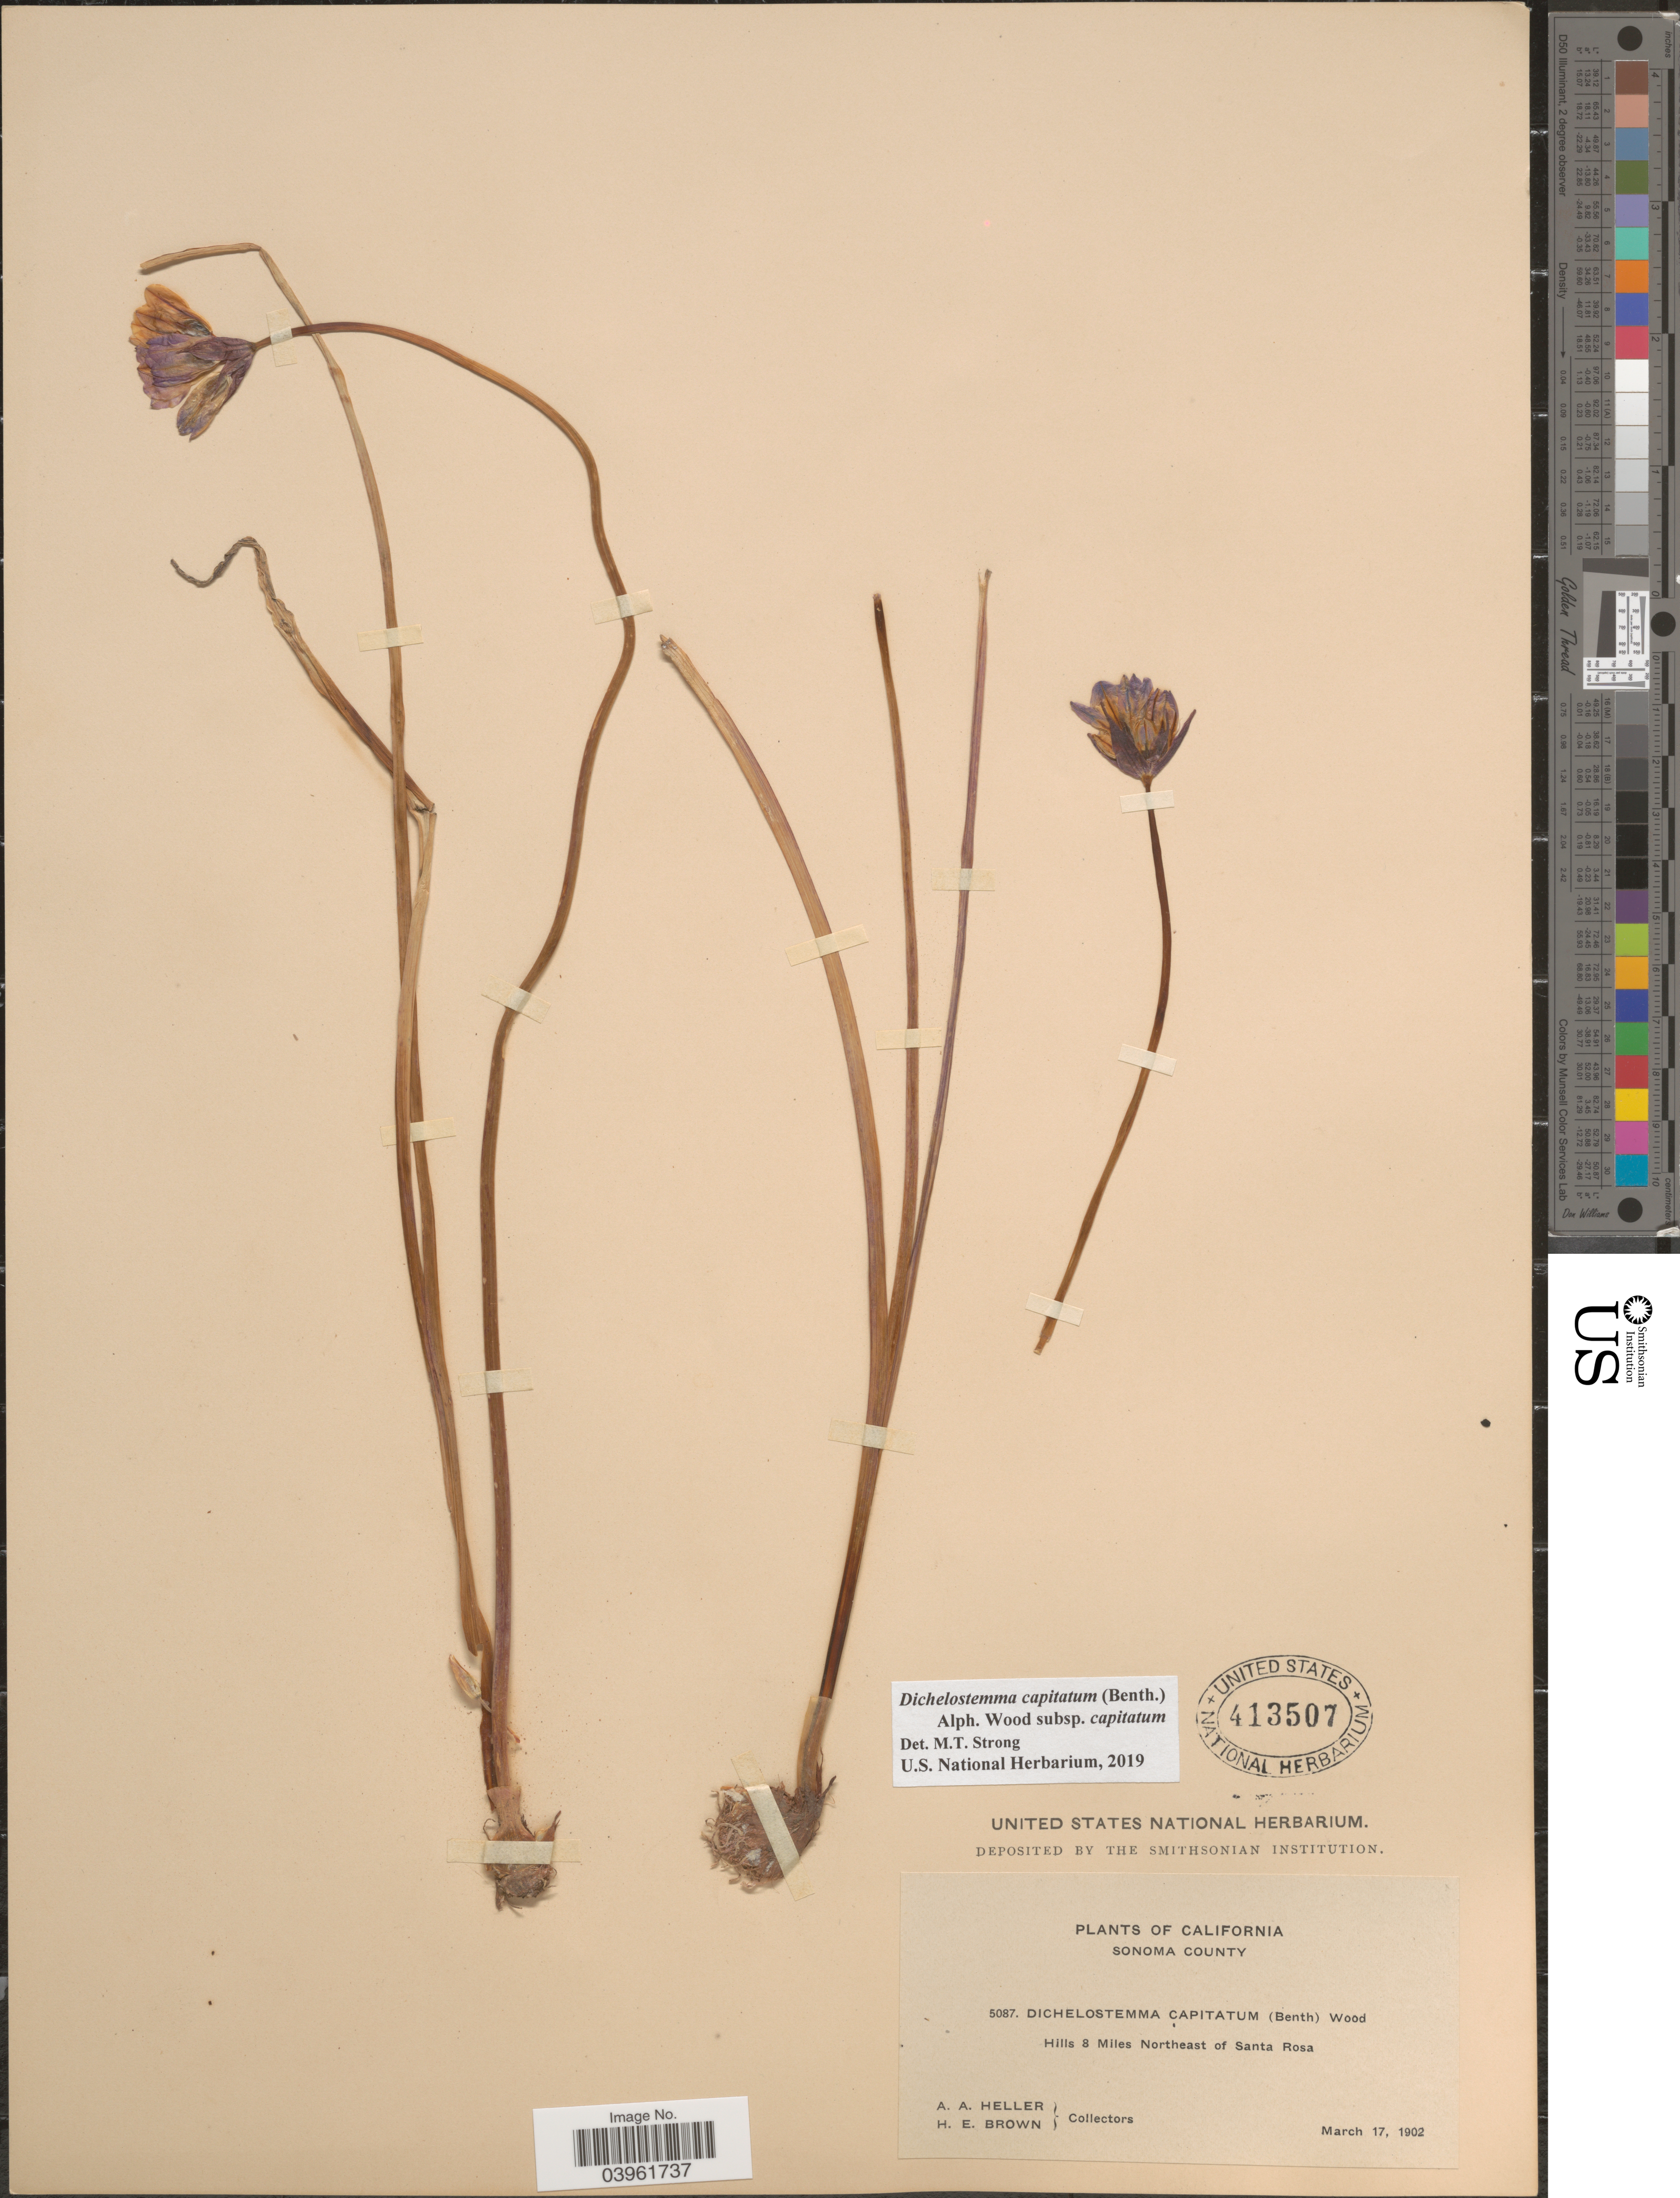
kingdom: Plantae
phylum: Tracheophyta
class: Liliopsida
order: Asparagales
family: Asparagaceae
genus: Dichelostemma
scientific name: Dichelostemma capitatum subsp. capitatum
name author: (Benth.) Alph. Wood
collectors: A. A. Heller & H. E. Brown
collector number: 5087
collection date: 1902-03-17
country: United States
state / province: California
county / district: Sonoma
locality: Sonoma County. Hills 8 miles Northeast of Santa Rosa.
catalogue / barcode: US 413507